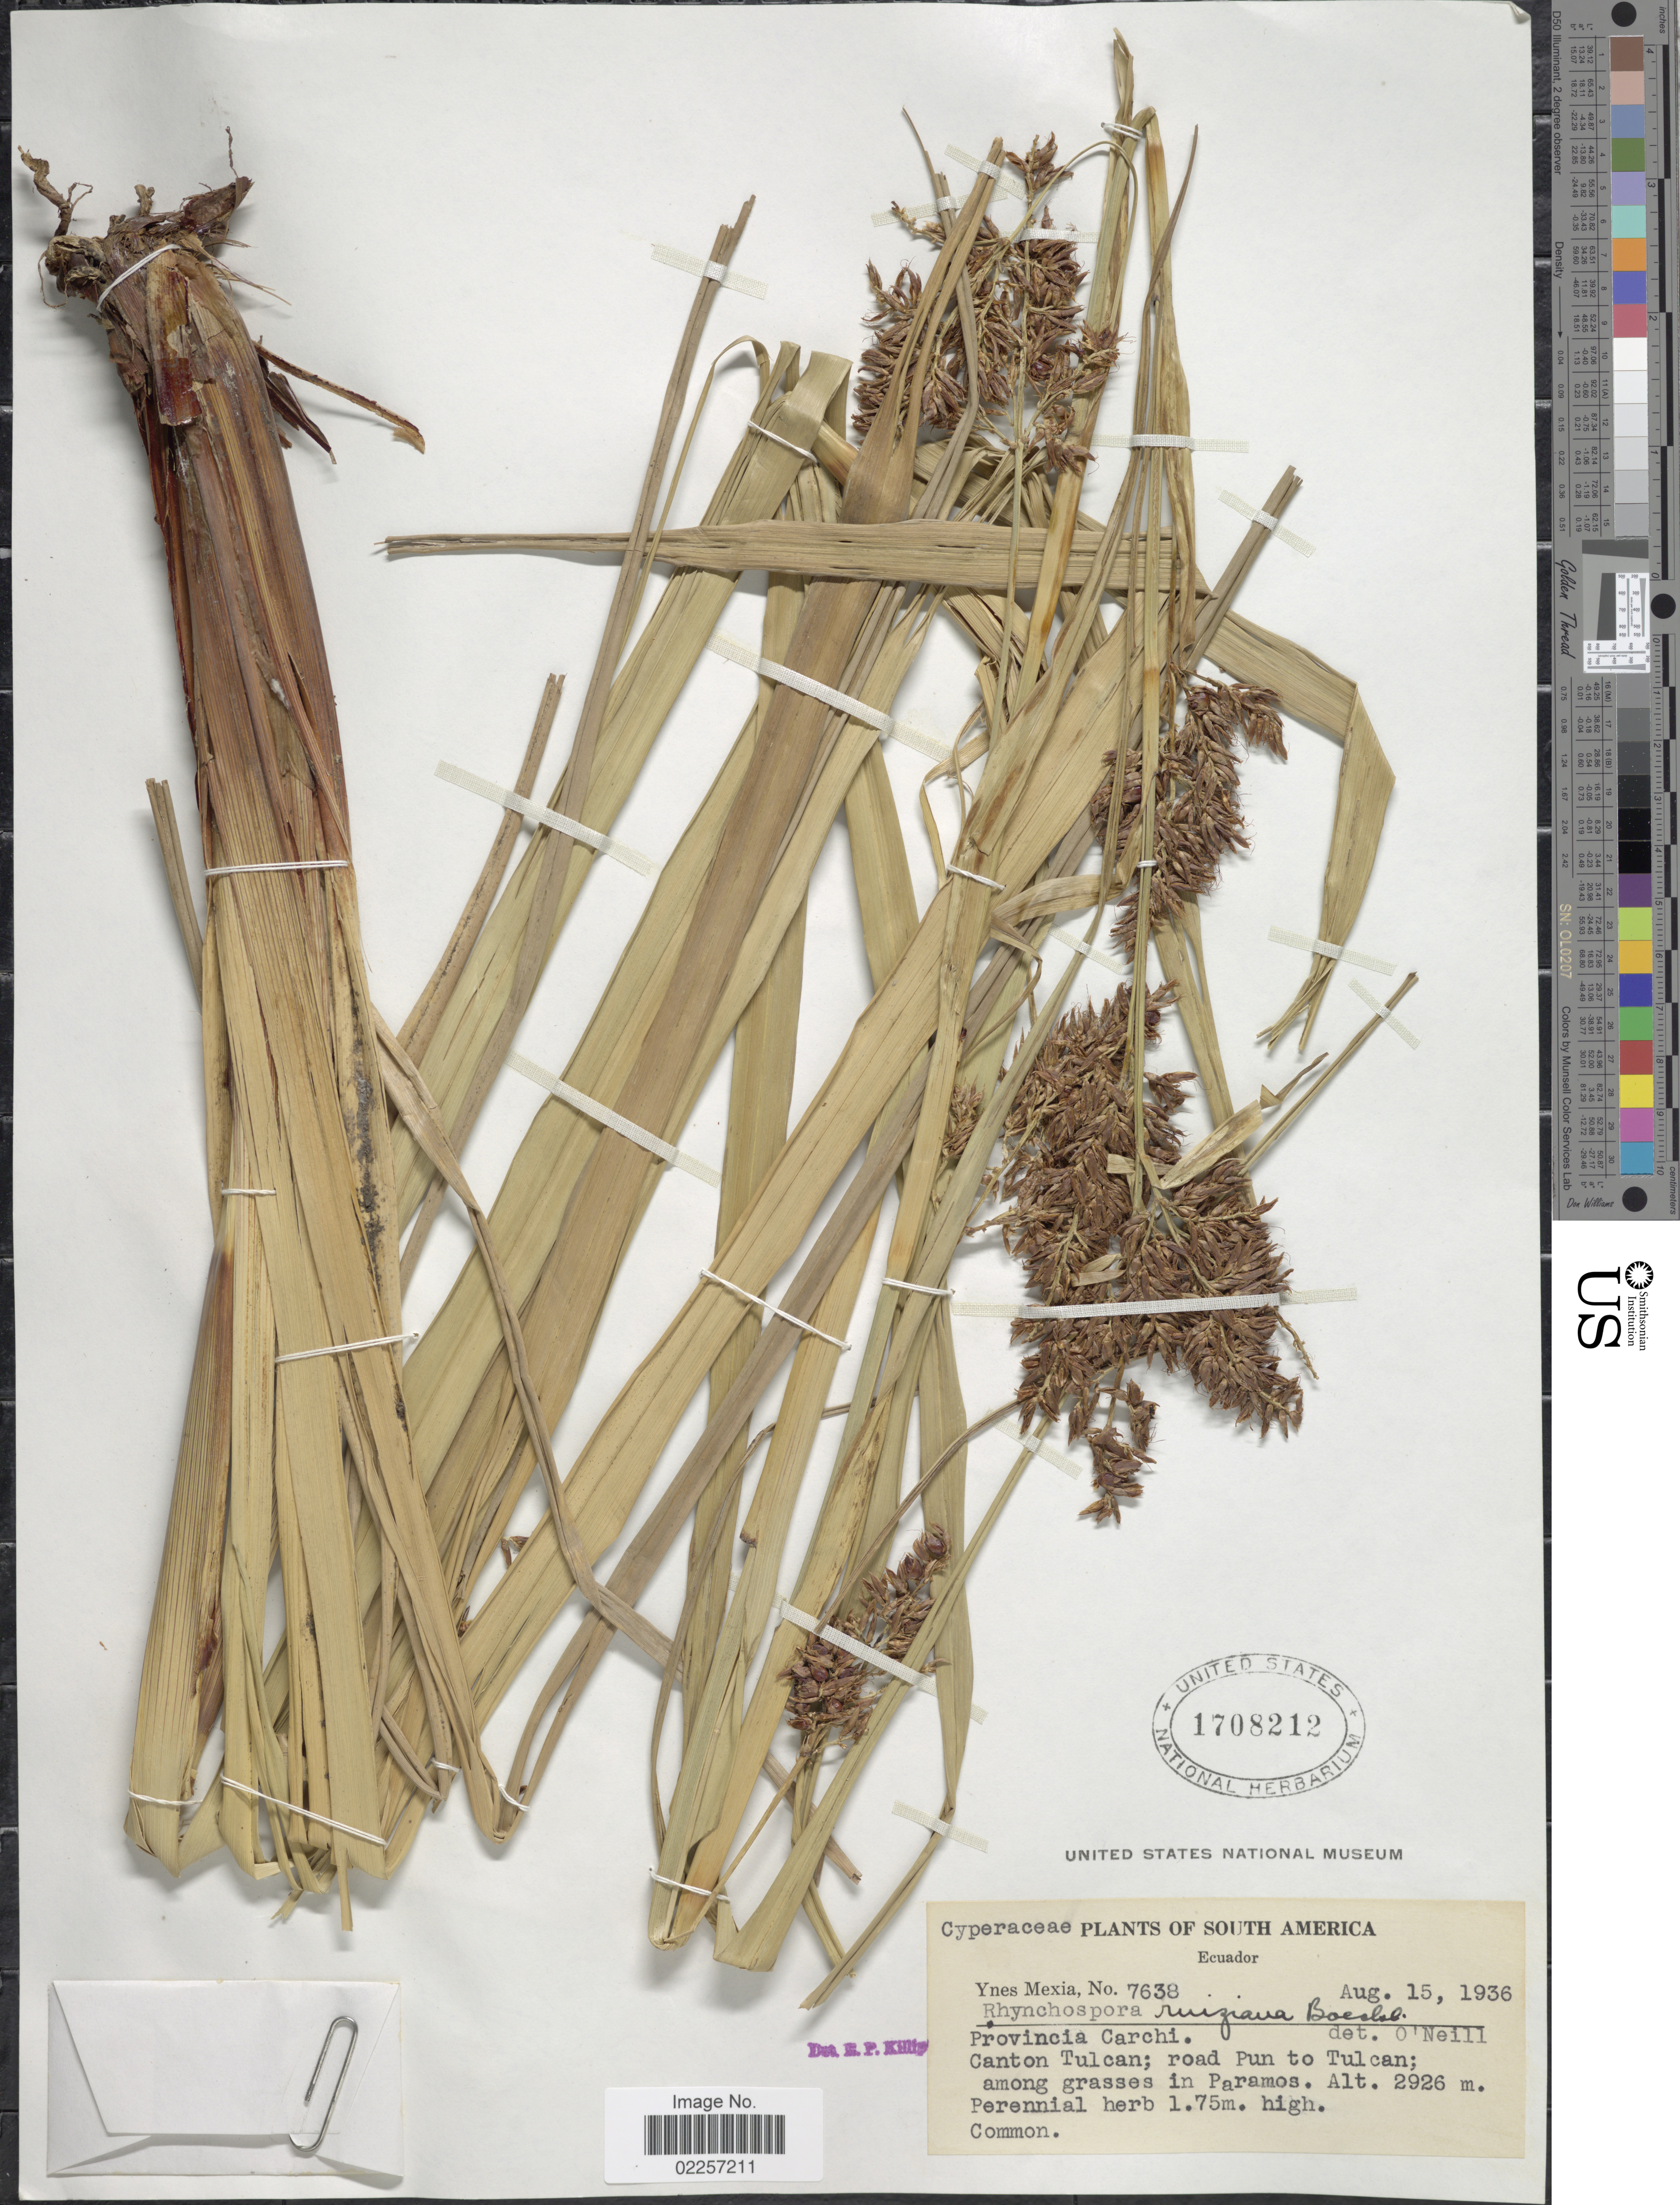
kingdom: Plantae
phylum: Tracheophyta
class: Liliopsida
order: Poales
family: Cyperaceae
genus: Rhynchospora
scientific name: Rhynchospora ruiziana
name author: Boeckeler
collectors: Y. Mexia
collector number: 7638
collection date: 1936-08-15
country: Ecuador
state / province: Carchi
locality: Canton Tulcan; road Pun to Tulcan; among grasses in Paramos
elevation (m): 2926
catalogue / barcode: US 1708212